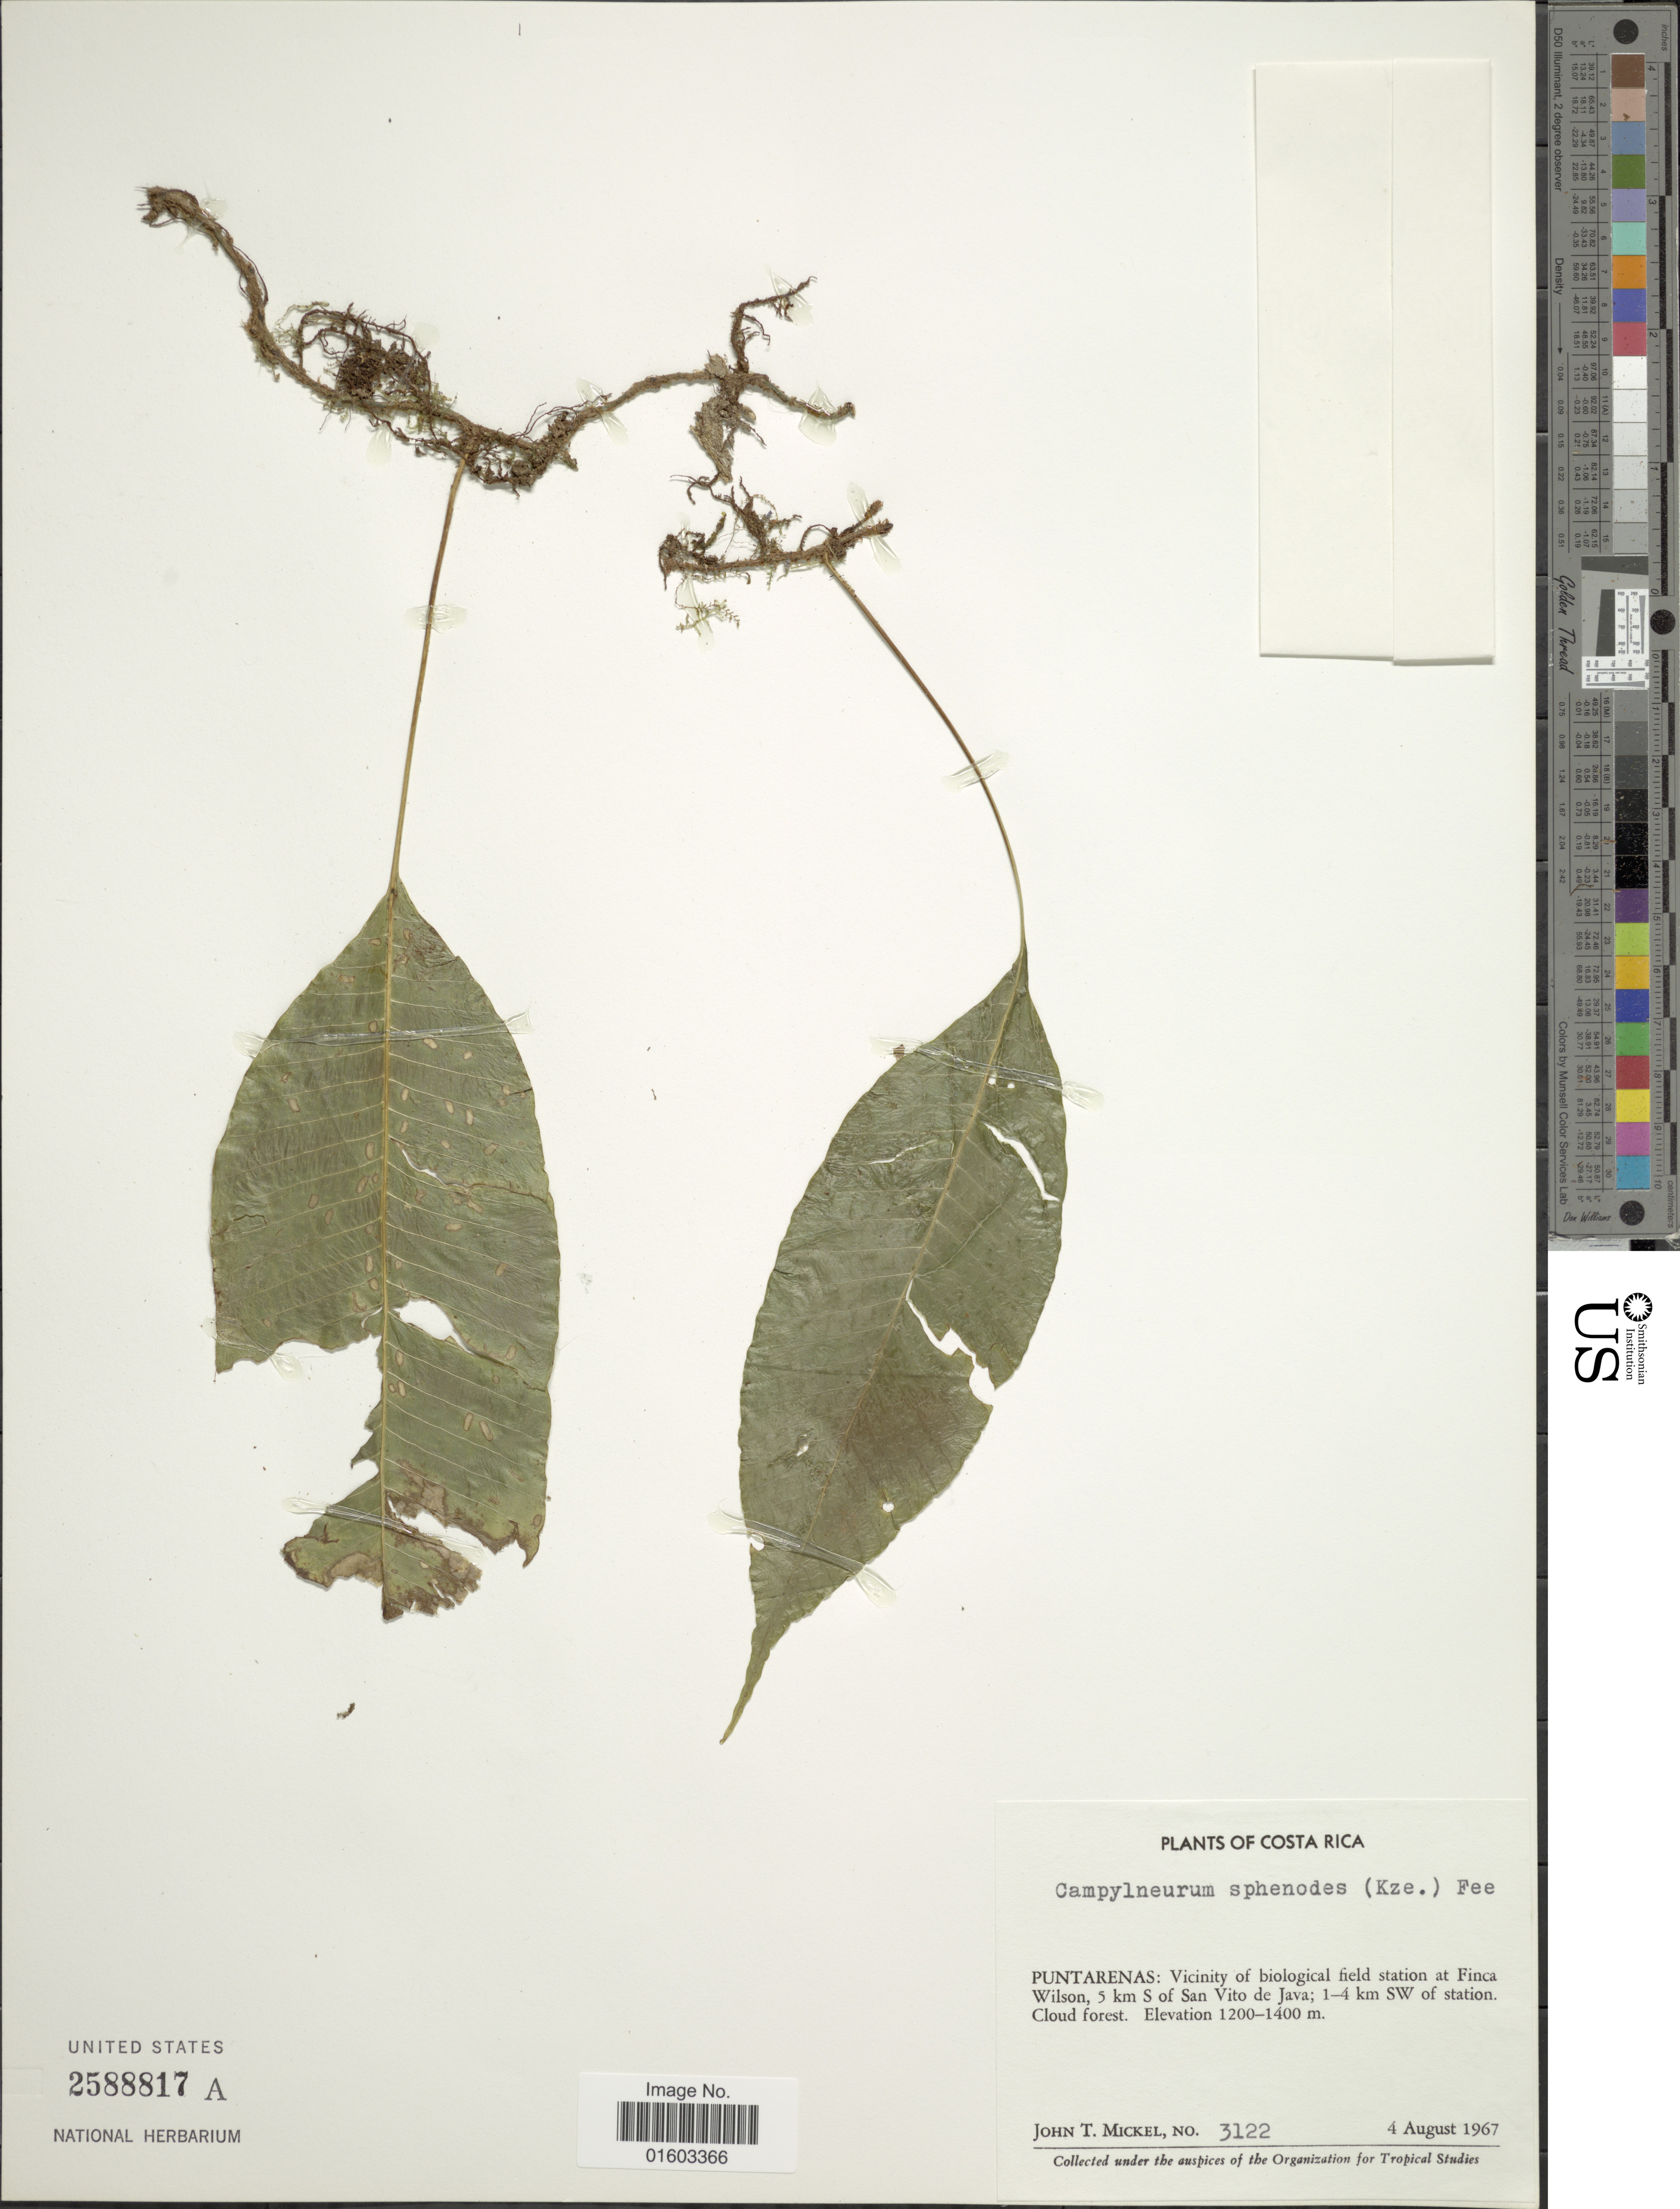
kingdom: Plantae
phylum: Tracheophyta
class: Polypodiopsida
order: Polypodiales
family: Polypodiaceae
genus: Campyloneurum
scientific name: Campyloneurum wercklei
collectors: J. T. Mickel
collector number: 3122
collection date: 1967-08-04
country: Costa Rica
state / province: Puntarenas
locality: Vicinity of biological field station at Finca Wilson, 5 km S of San Voito de Java; 1-4 km SW of station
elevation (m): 1200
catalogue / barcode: US 2588817A